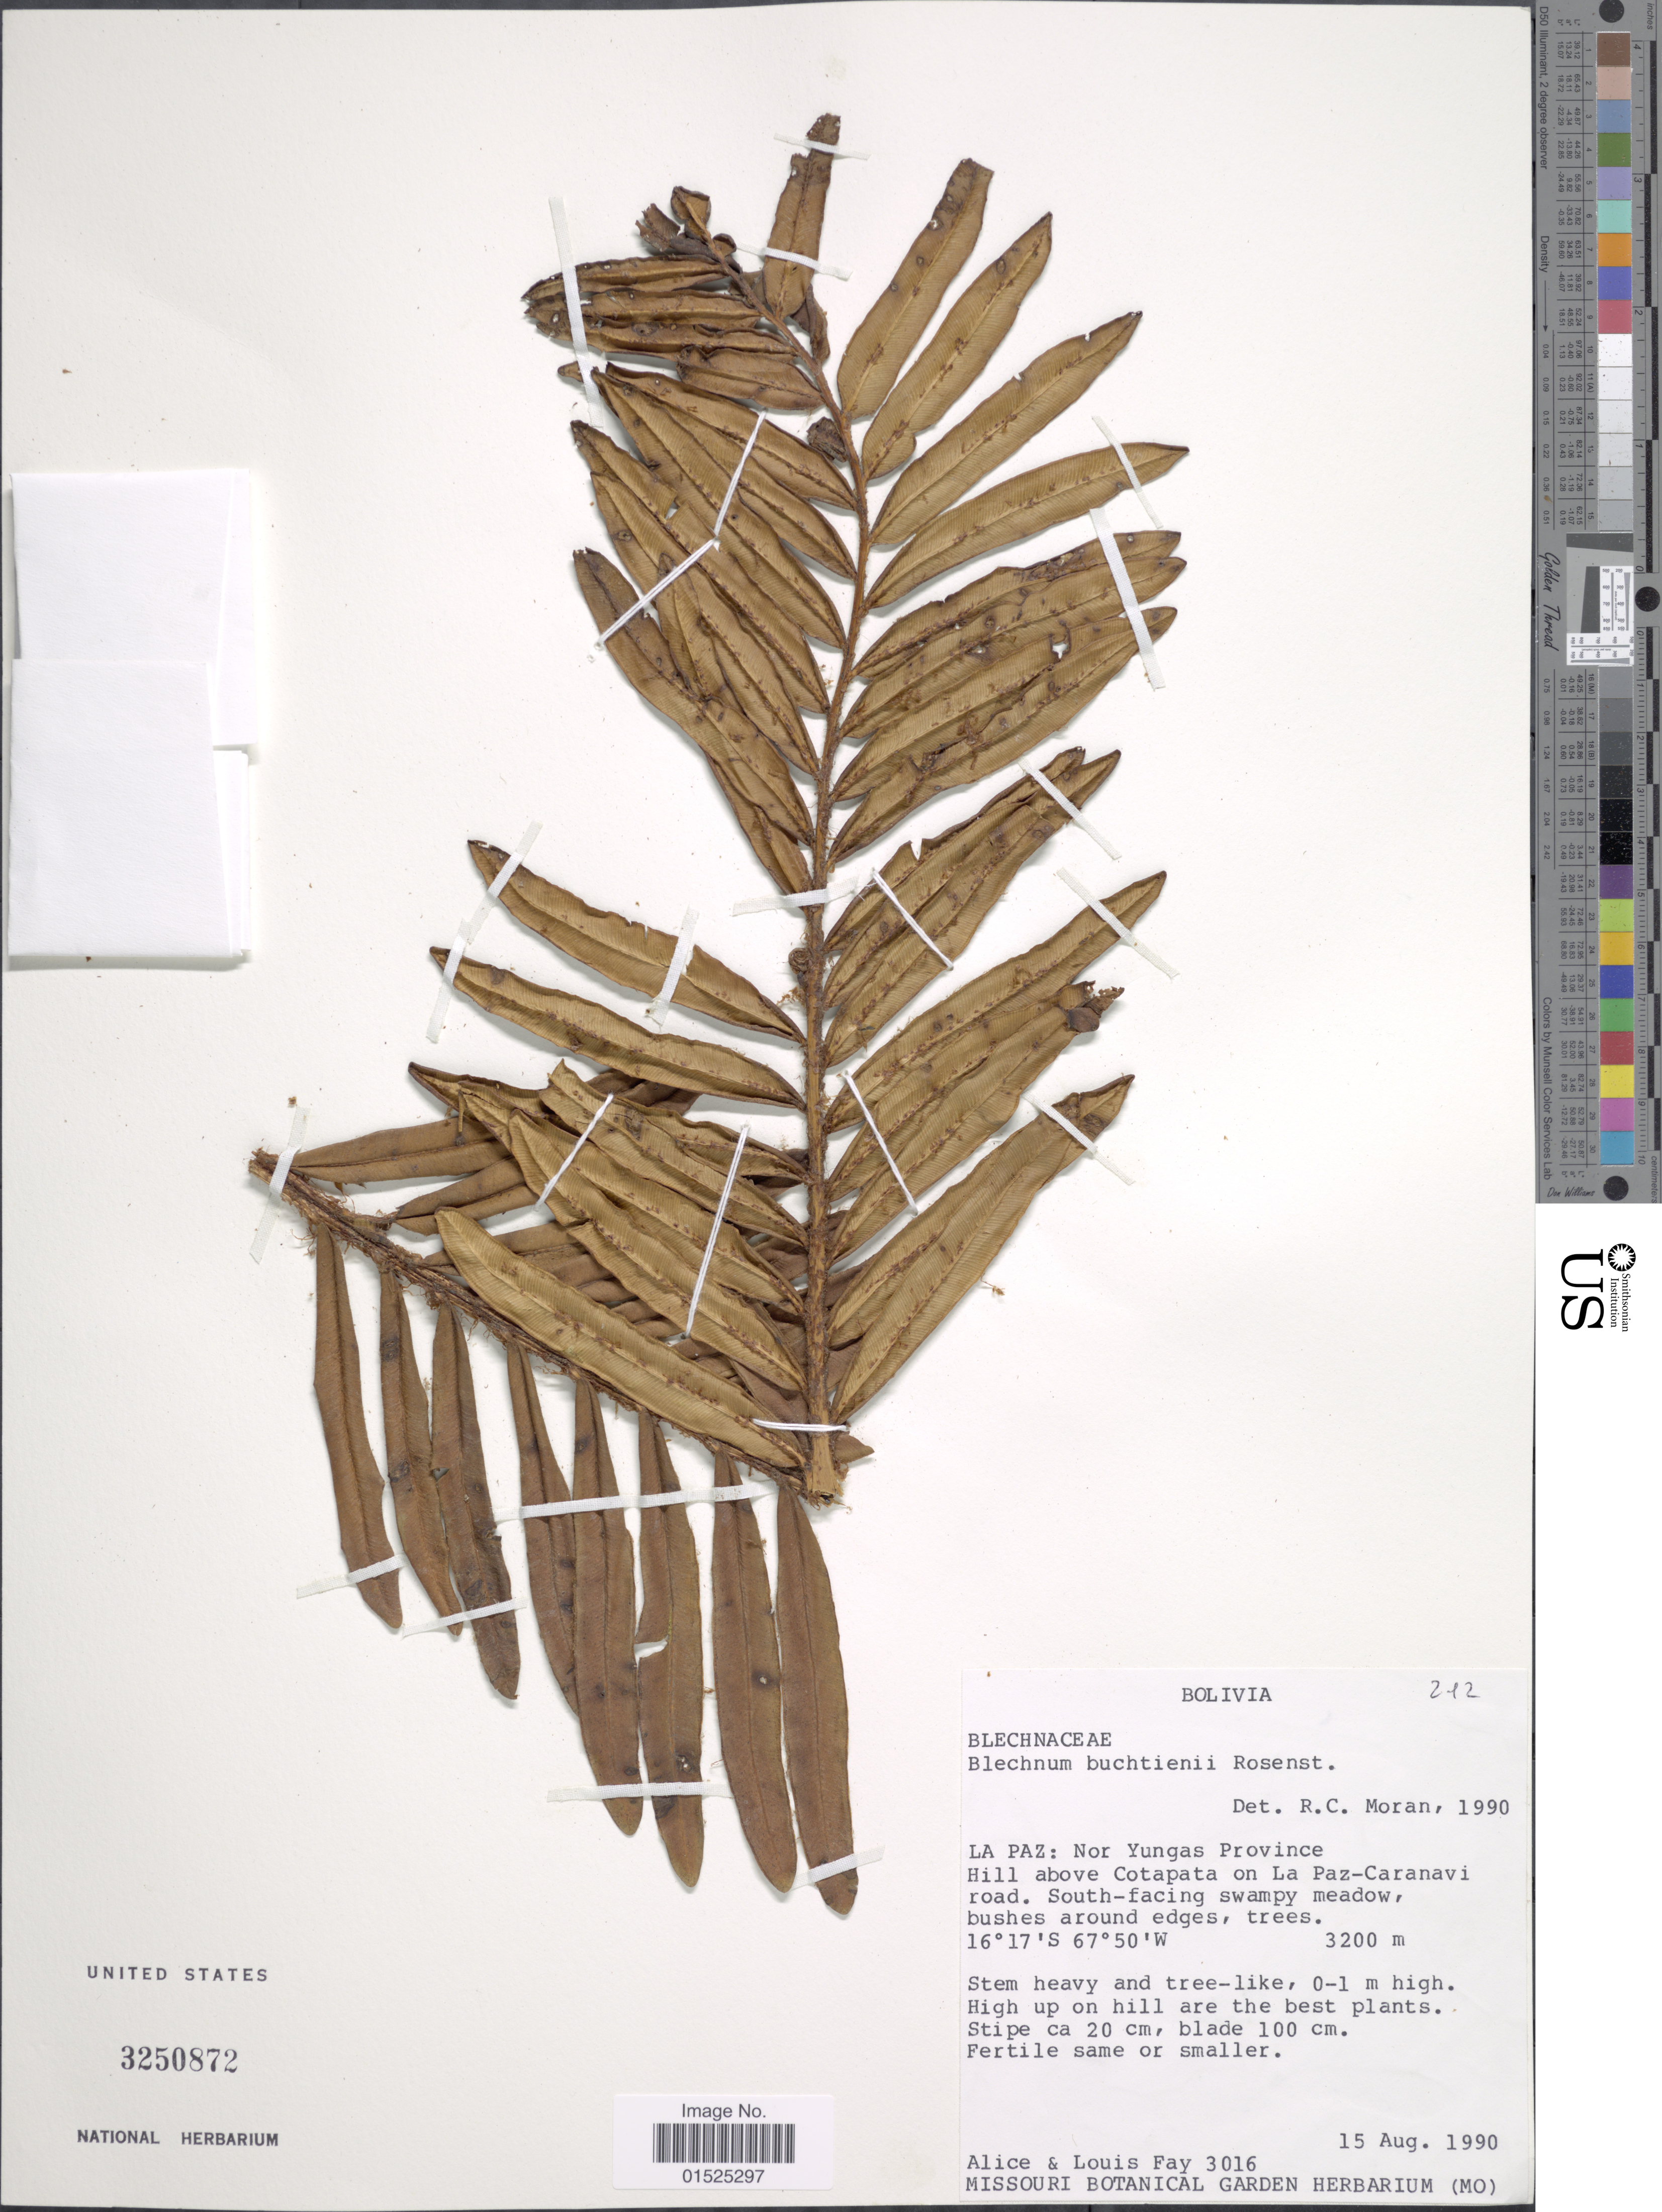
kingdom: Plantae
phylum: Tracheophyta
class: Polypodiopsida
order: Polypodiales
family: Blechnaceae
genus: Blechnum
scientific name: Blechnum auratum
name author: (Fée) R.M. Tryon & Stolze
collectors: A. Fay & L. Fay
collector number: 3016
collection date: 1990-08-15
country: Bolivia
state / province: La Paz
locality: Nor Yungas Province, Hill above Cotapata on La Paz- Caranavi road,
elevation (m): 3200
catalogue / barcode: US 3250872